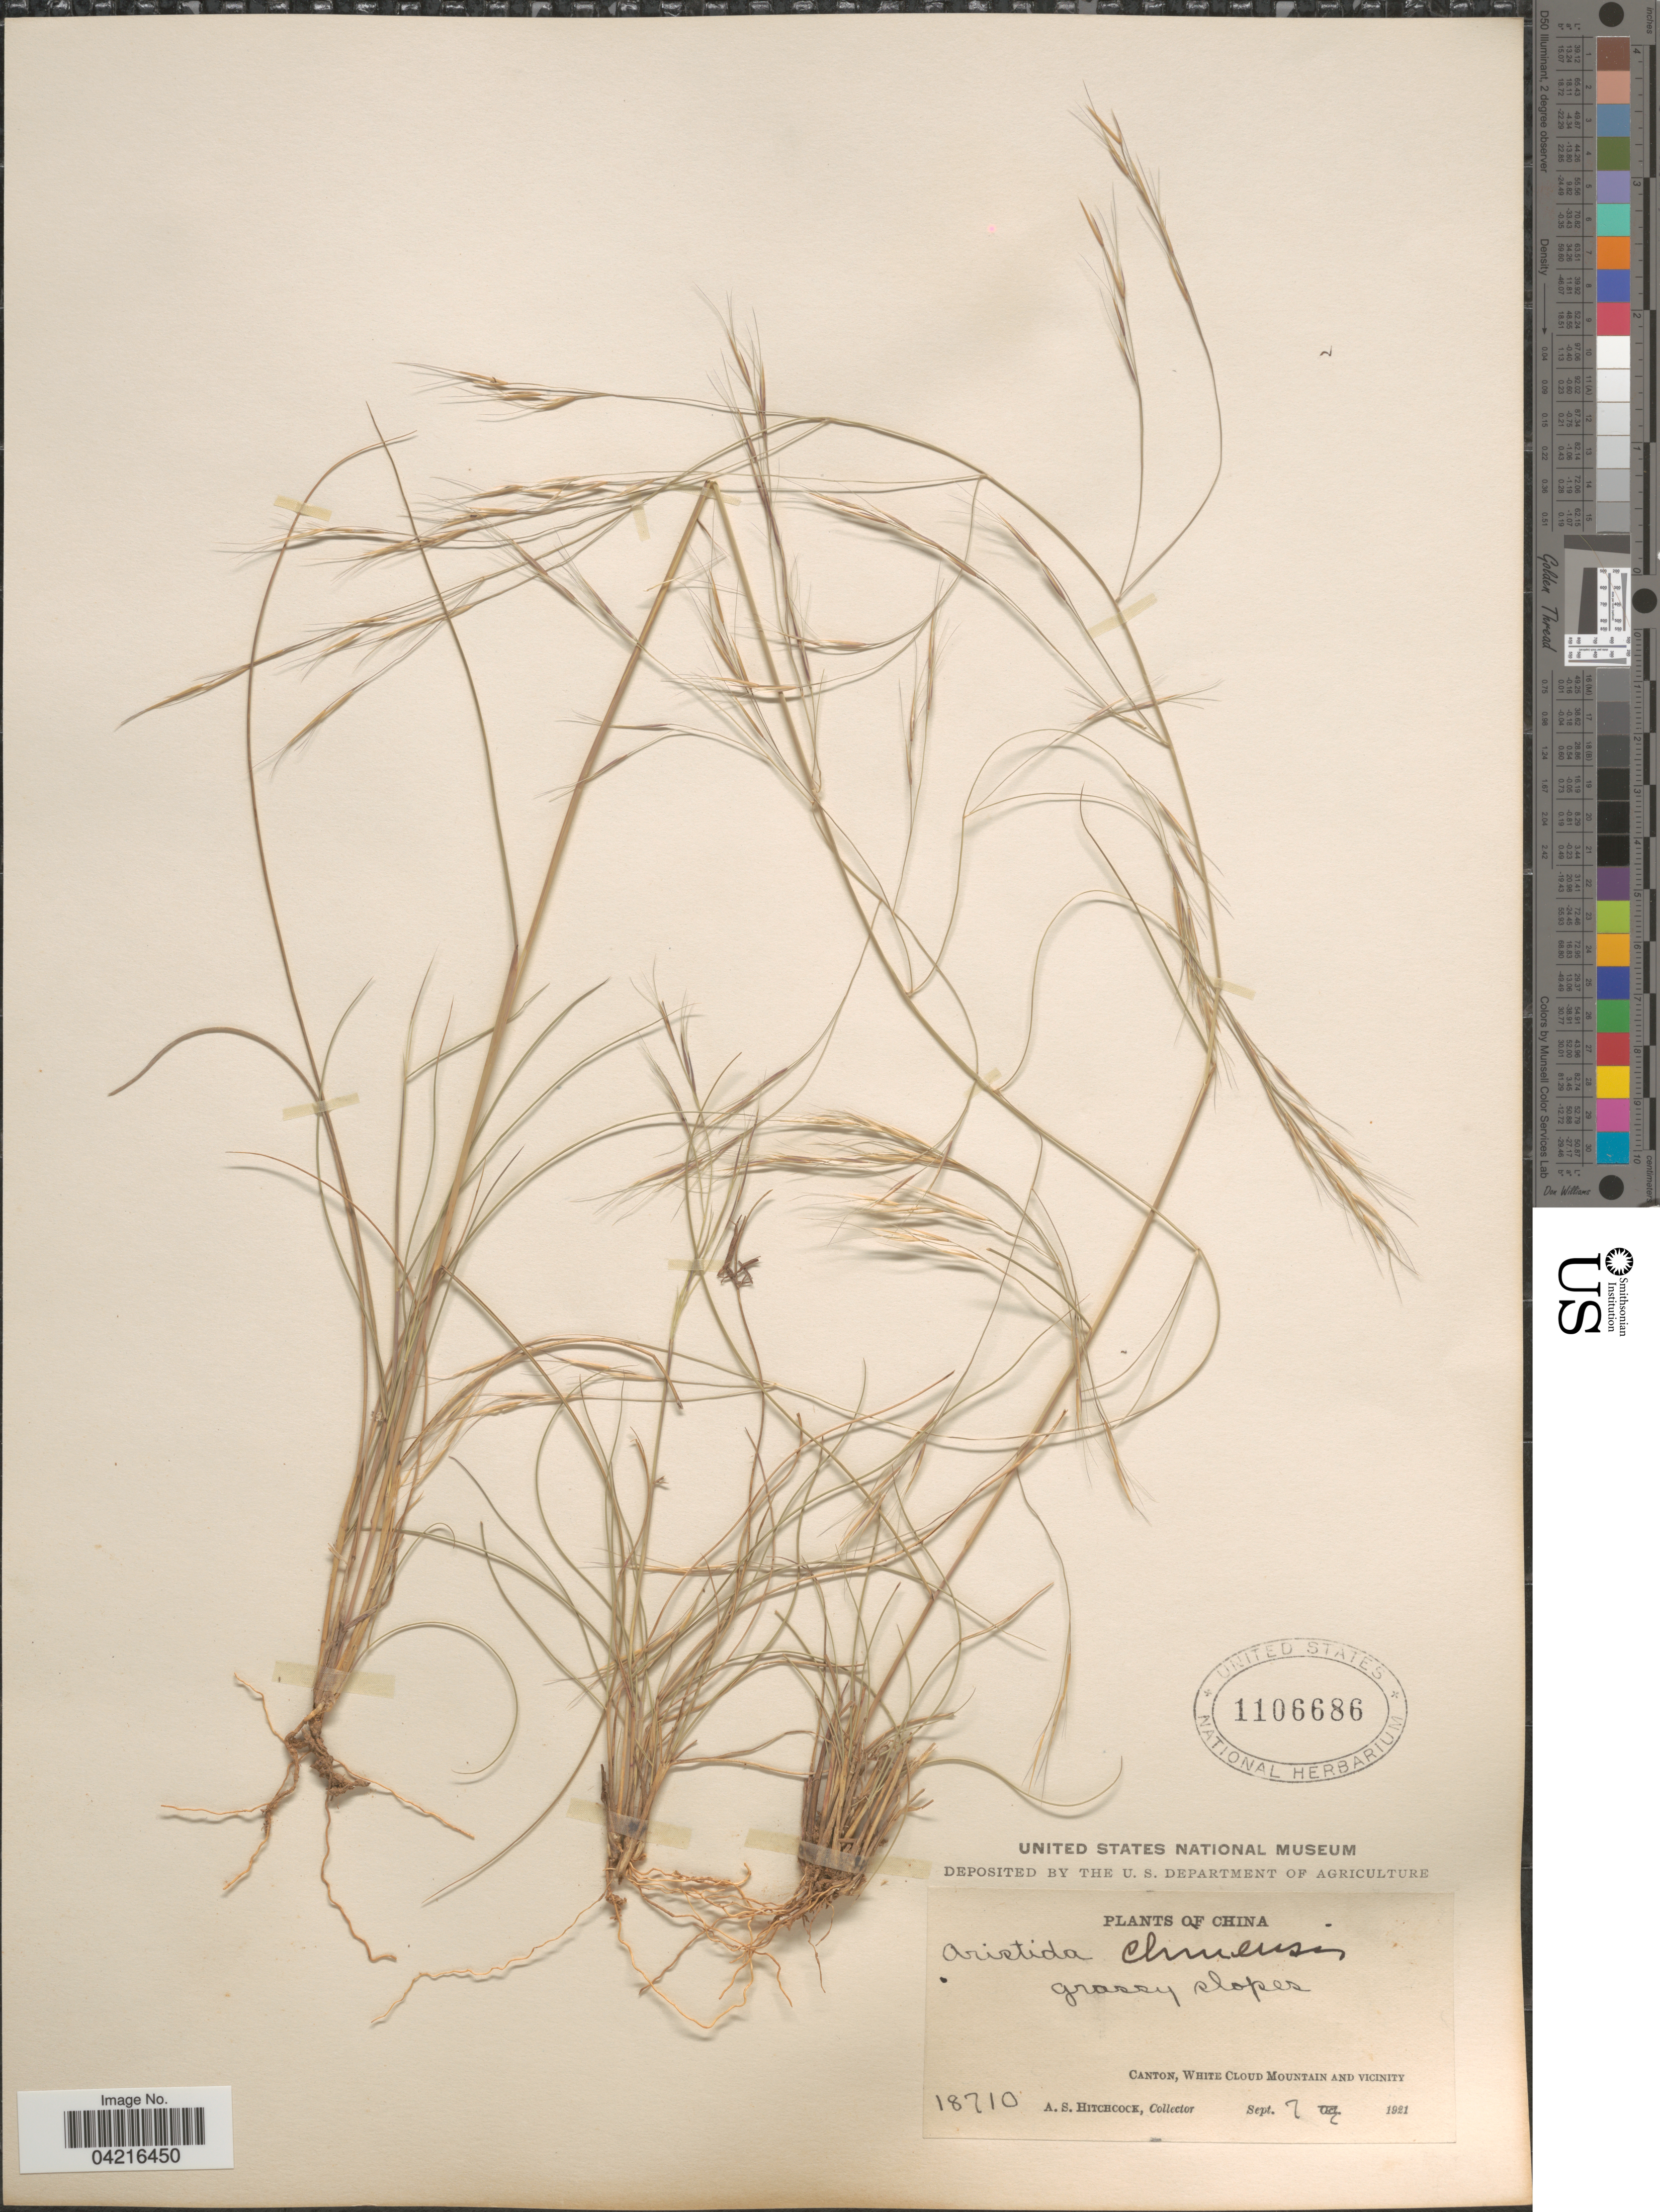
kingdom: Plantae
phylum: Tracheophyta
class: Liliopsida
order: Poales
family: Poaceae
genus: Aristida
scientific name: Aristida chinensis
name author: Munro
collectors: A. S. Hitchcock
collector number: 18710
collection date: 1921-09-07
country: China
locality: Canton, White Cloud Mountain And Vicinity.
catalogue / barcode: US 1106686